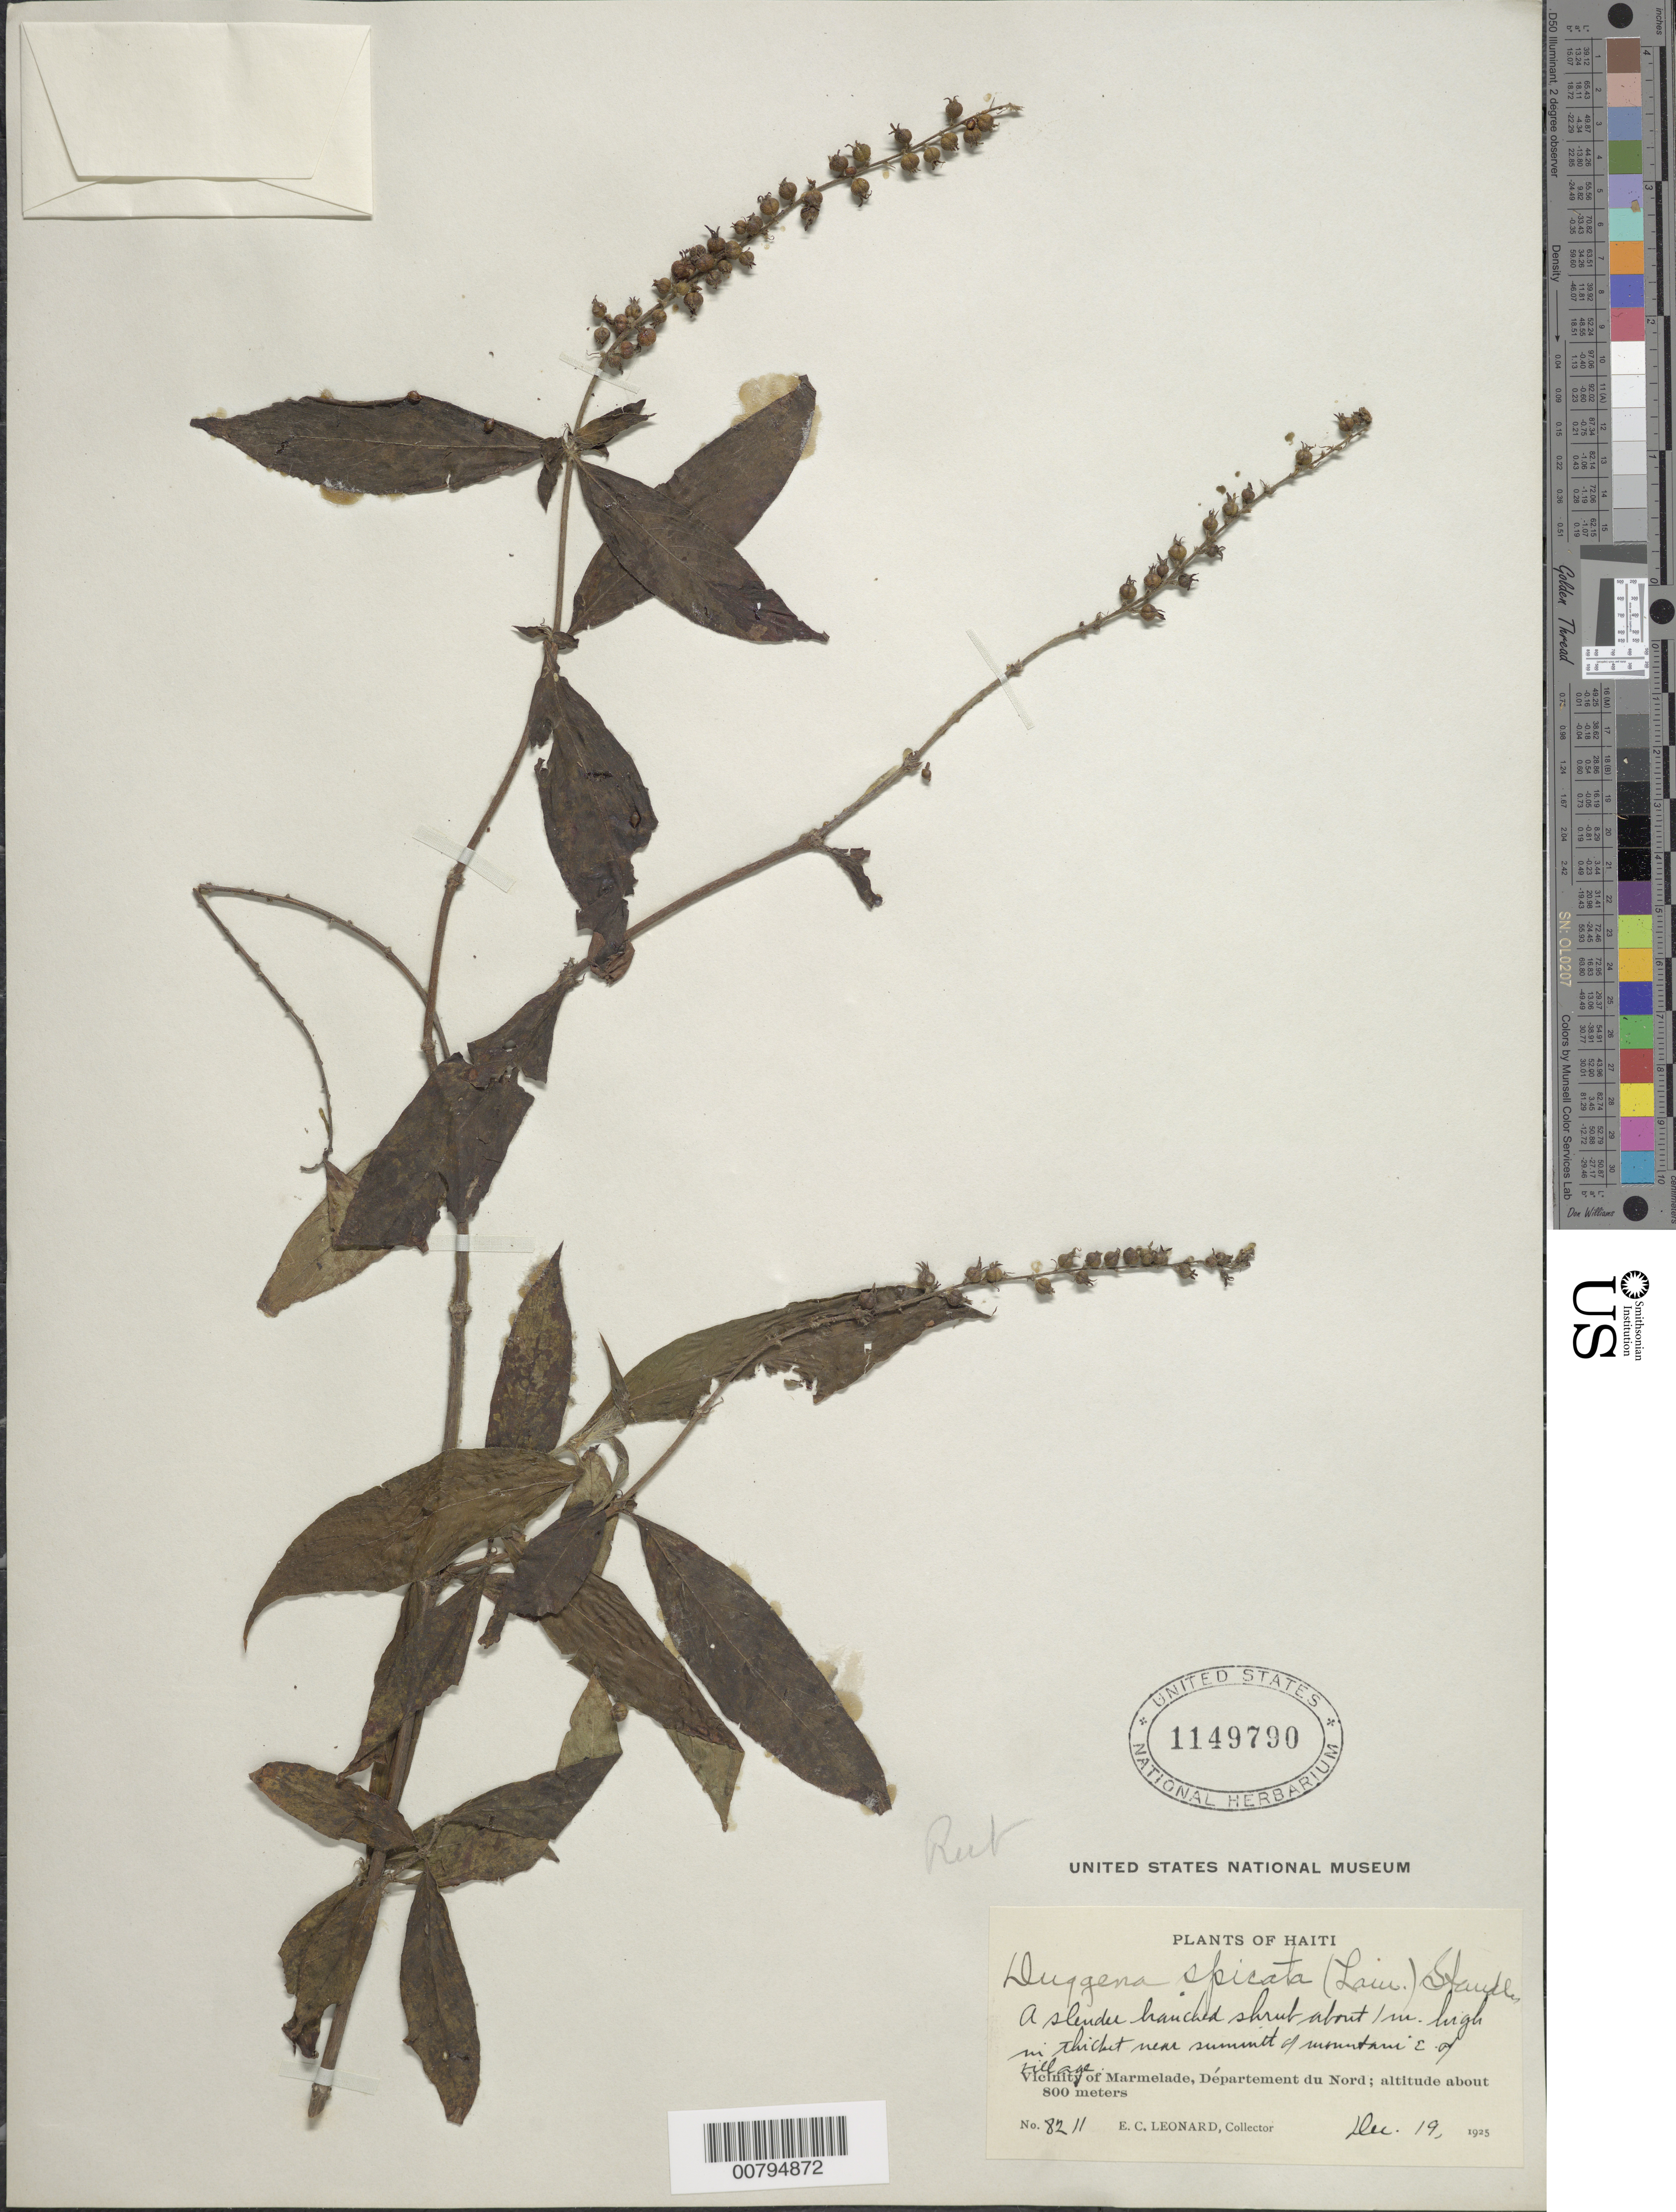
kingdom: Plantae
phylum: Tracheophyta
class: Magnoliopsida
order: Gentianales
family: Rubiaceae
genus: Gonzalagunia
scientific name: Gonzalagunia hirsuta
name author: Schum.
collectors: E. C. Leonard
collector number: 8211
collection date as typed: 19 Dec 1925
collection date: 1925-12-19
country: Haiti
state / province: Nord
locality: Summit of mountain, east of village. Vicinity of Marmelade.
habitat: In thicket near mountain summit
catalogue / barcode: US 1149790